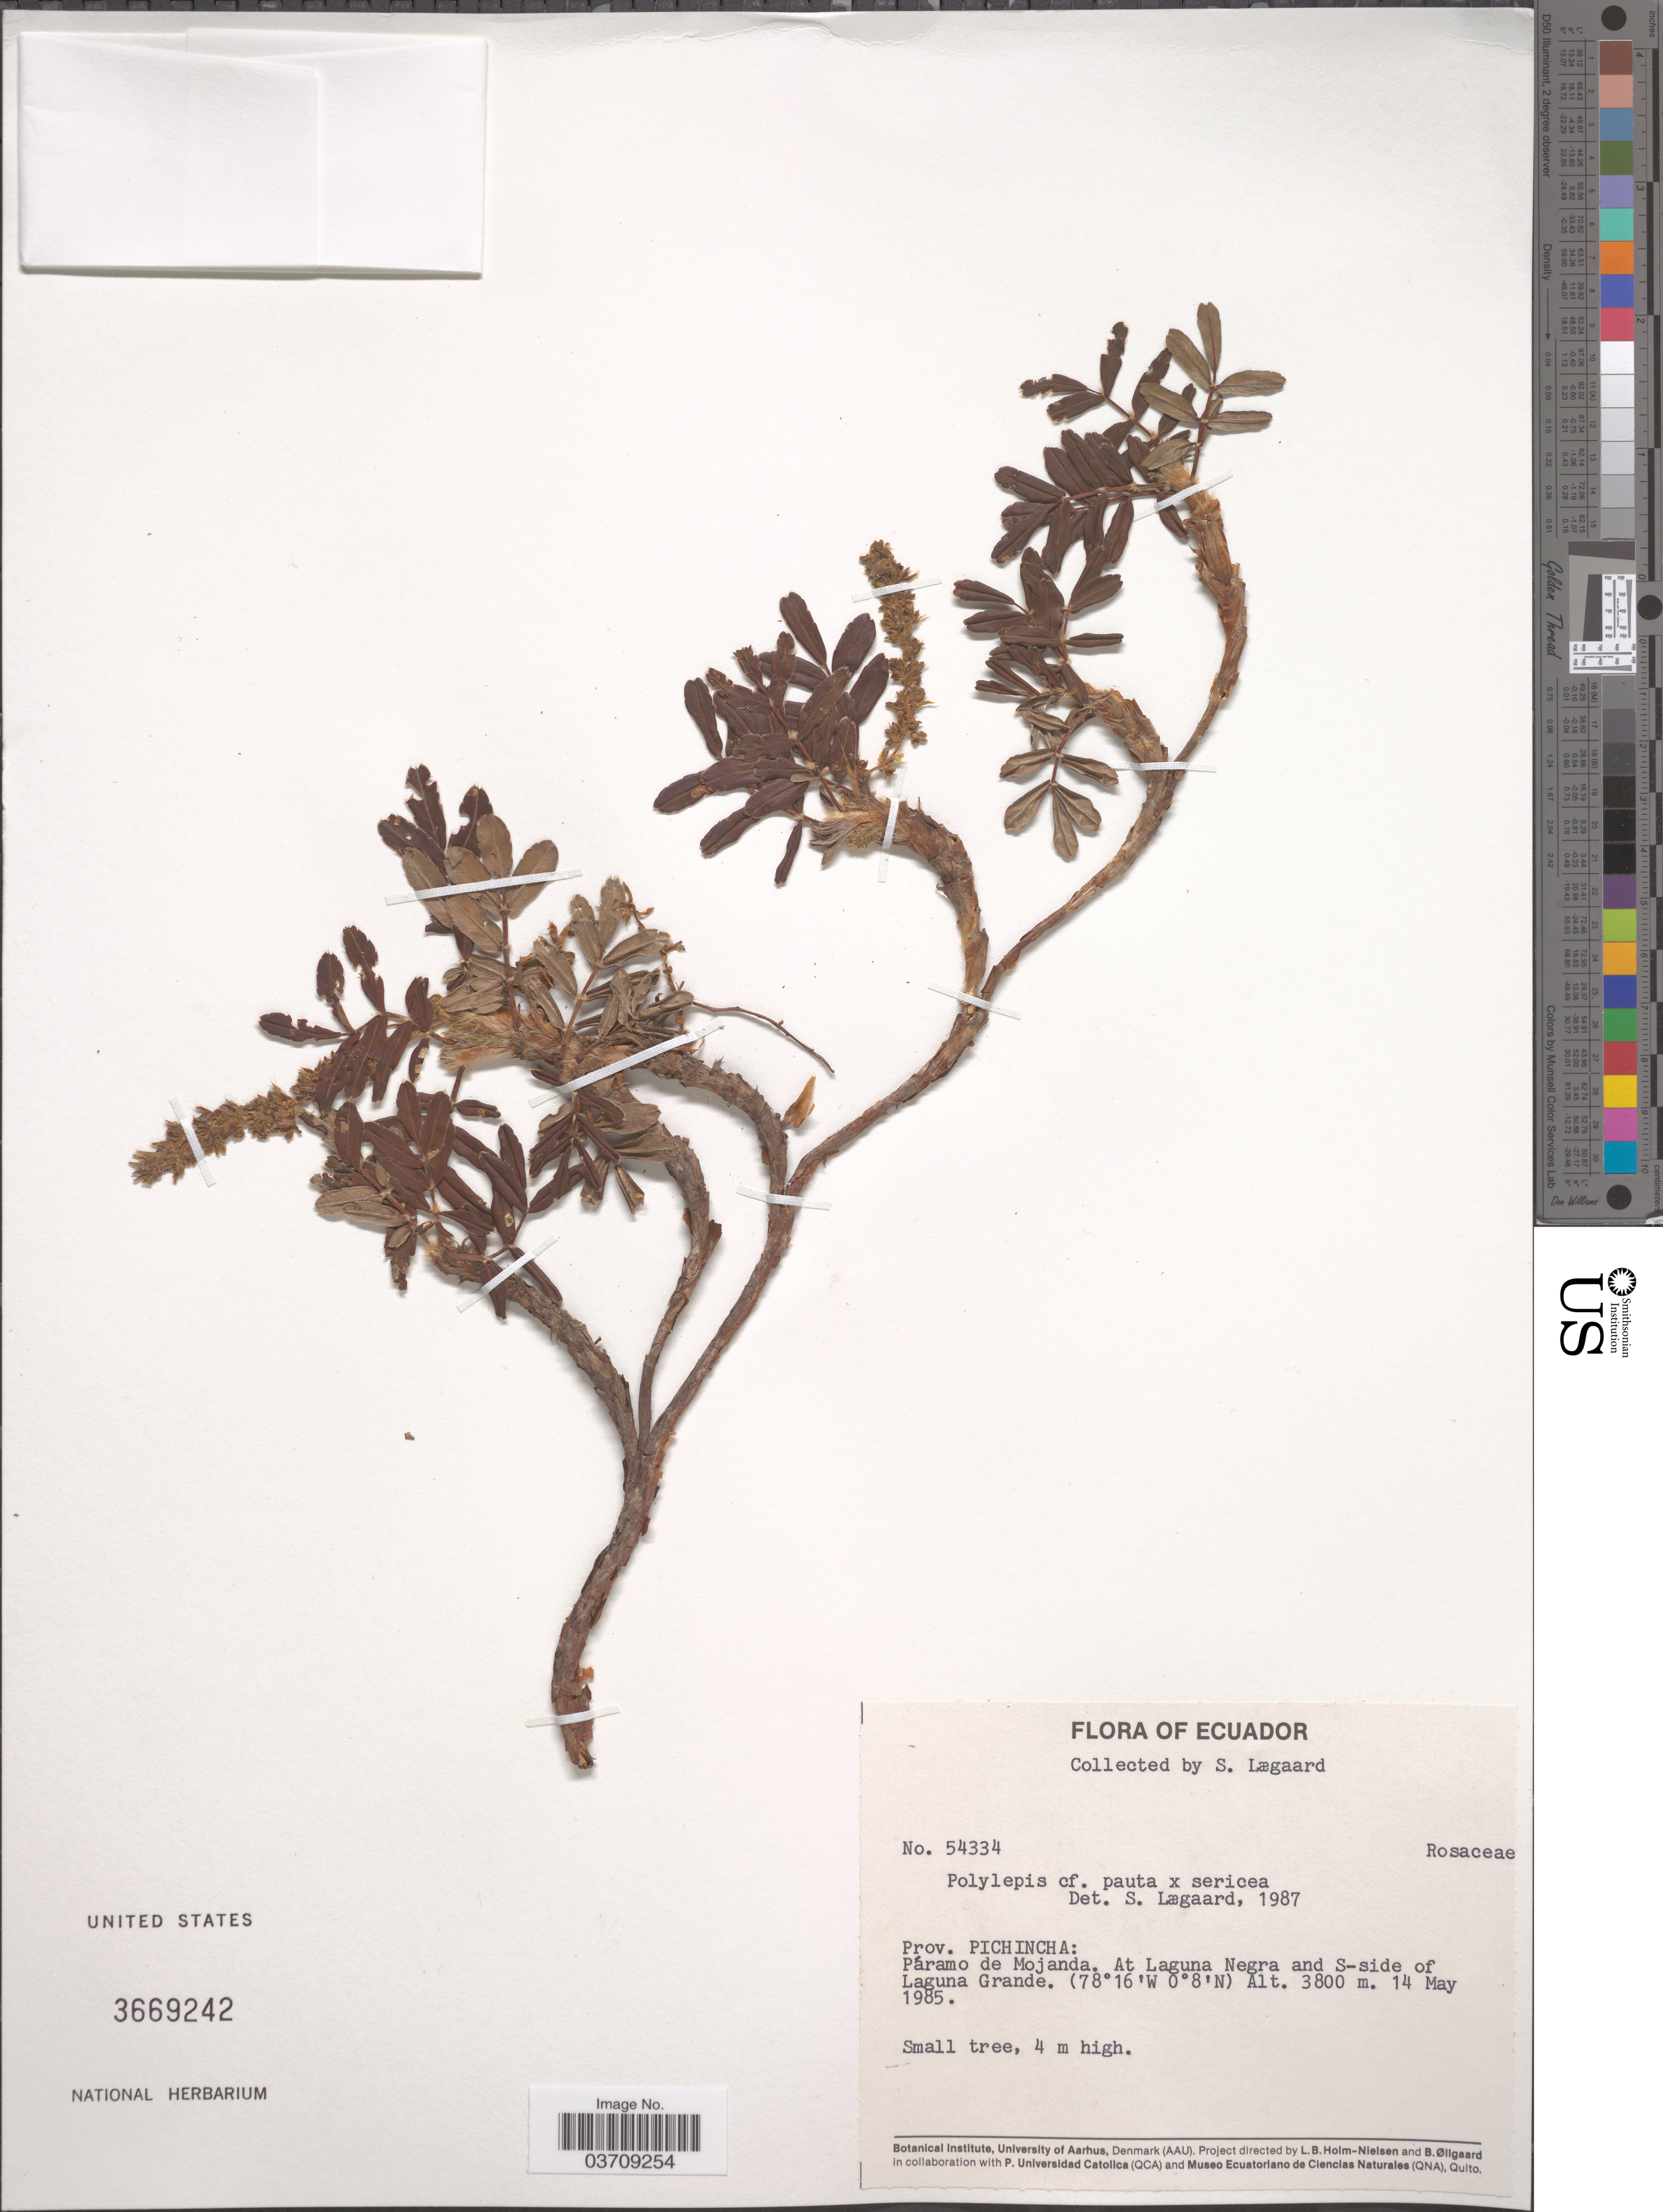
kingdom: Plantae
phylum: Tracheophyta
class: Magnoliopsida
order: Rosales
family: Rosaceae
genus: Polylepis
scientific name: Polylepis pauta x P. sericea Wedd.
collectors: S. Lægaard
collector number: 54334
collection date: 1985-05-14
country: Ecuador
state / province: Pichincha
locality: Páramo de Mojanda. At Laguna Negra and S-side of Laguna Grande.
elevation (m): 3800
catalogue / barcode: US 3669242